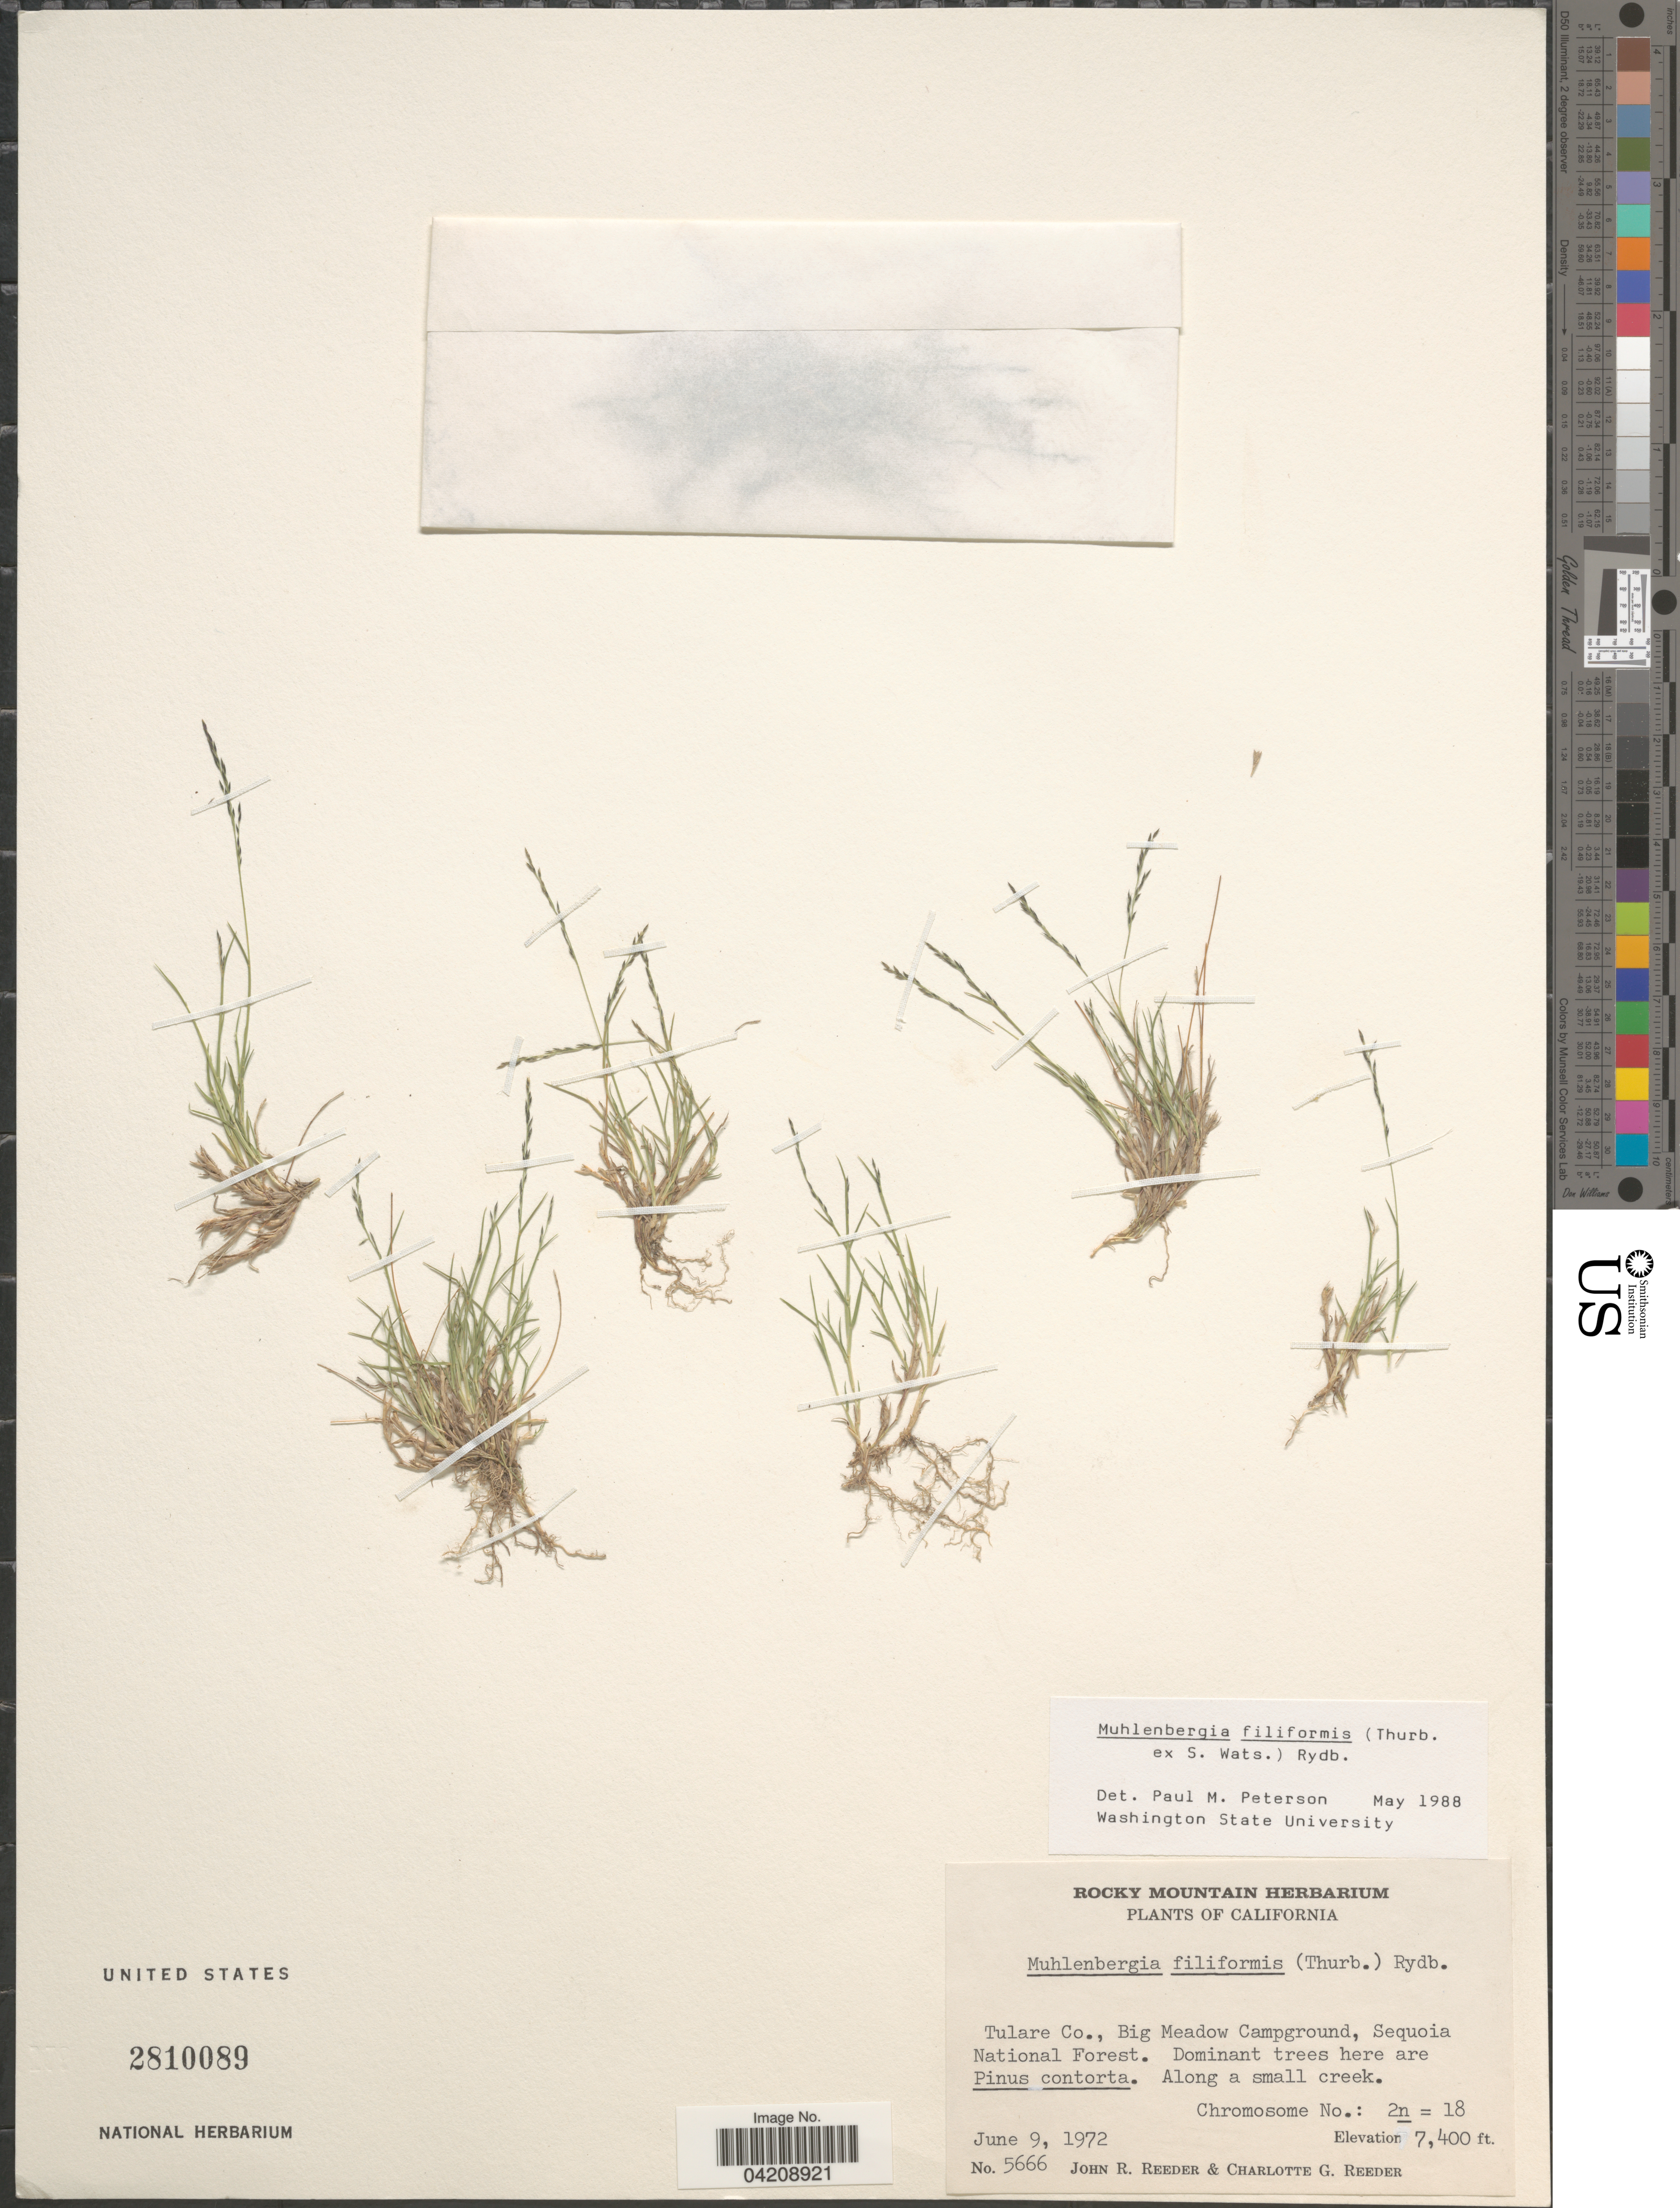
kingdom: Plantae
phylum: Tracheophyta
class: Liliopsida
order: Poales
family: Poaceae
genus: Muhlenbergia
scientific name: Muhlenbergia filiformis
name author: (Thurb. ex S. Watson) Rydb.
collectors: J. R. Reeder & C. G. Reeder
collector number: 5666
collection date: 1972-06-09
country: United States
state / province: California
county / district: Tulare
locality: Tulare Co., Big Meadow Campground, Sequoia National Forest. Along a small creek.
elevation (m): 2256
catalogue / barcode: US 2810089